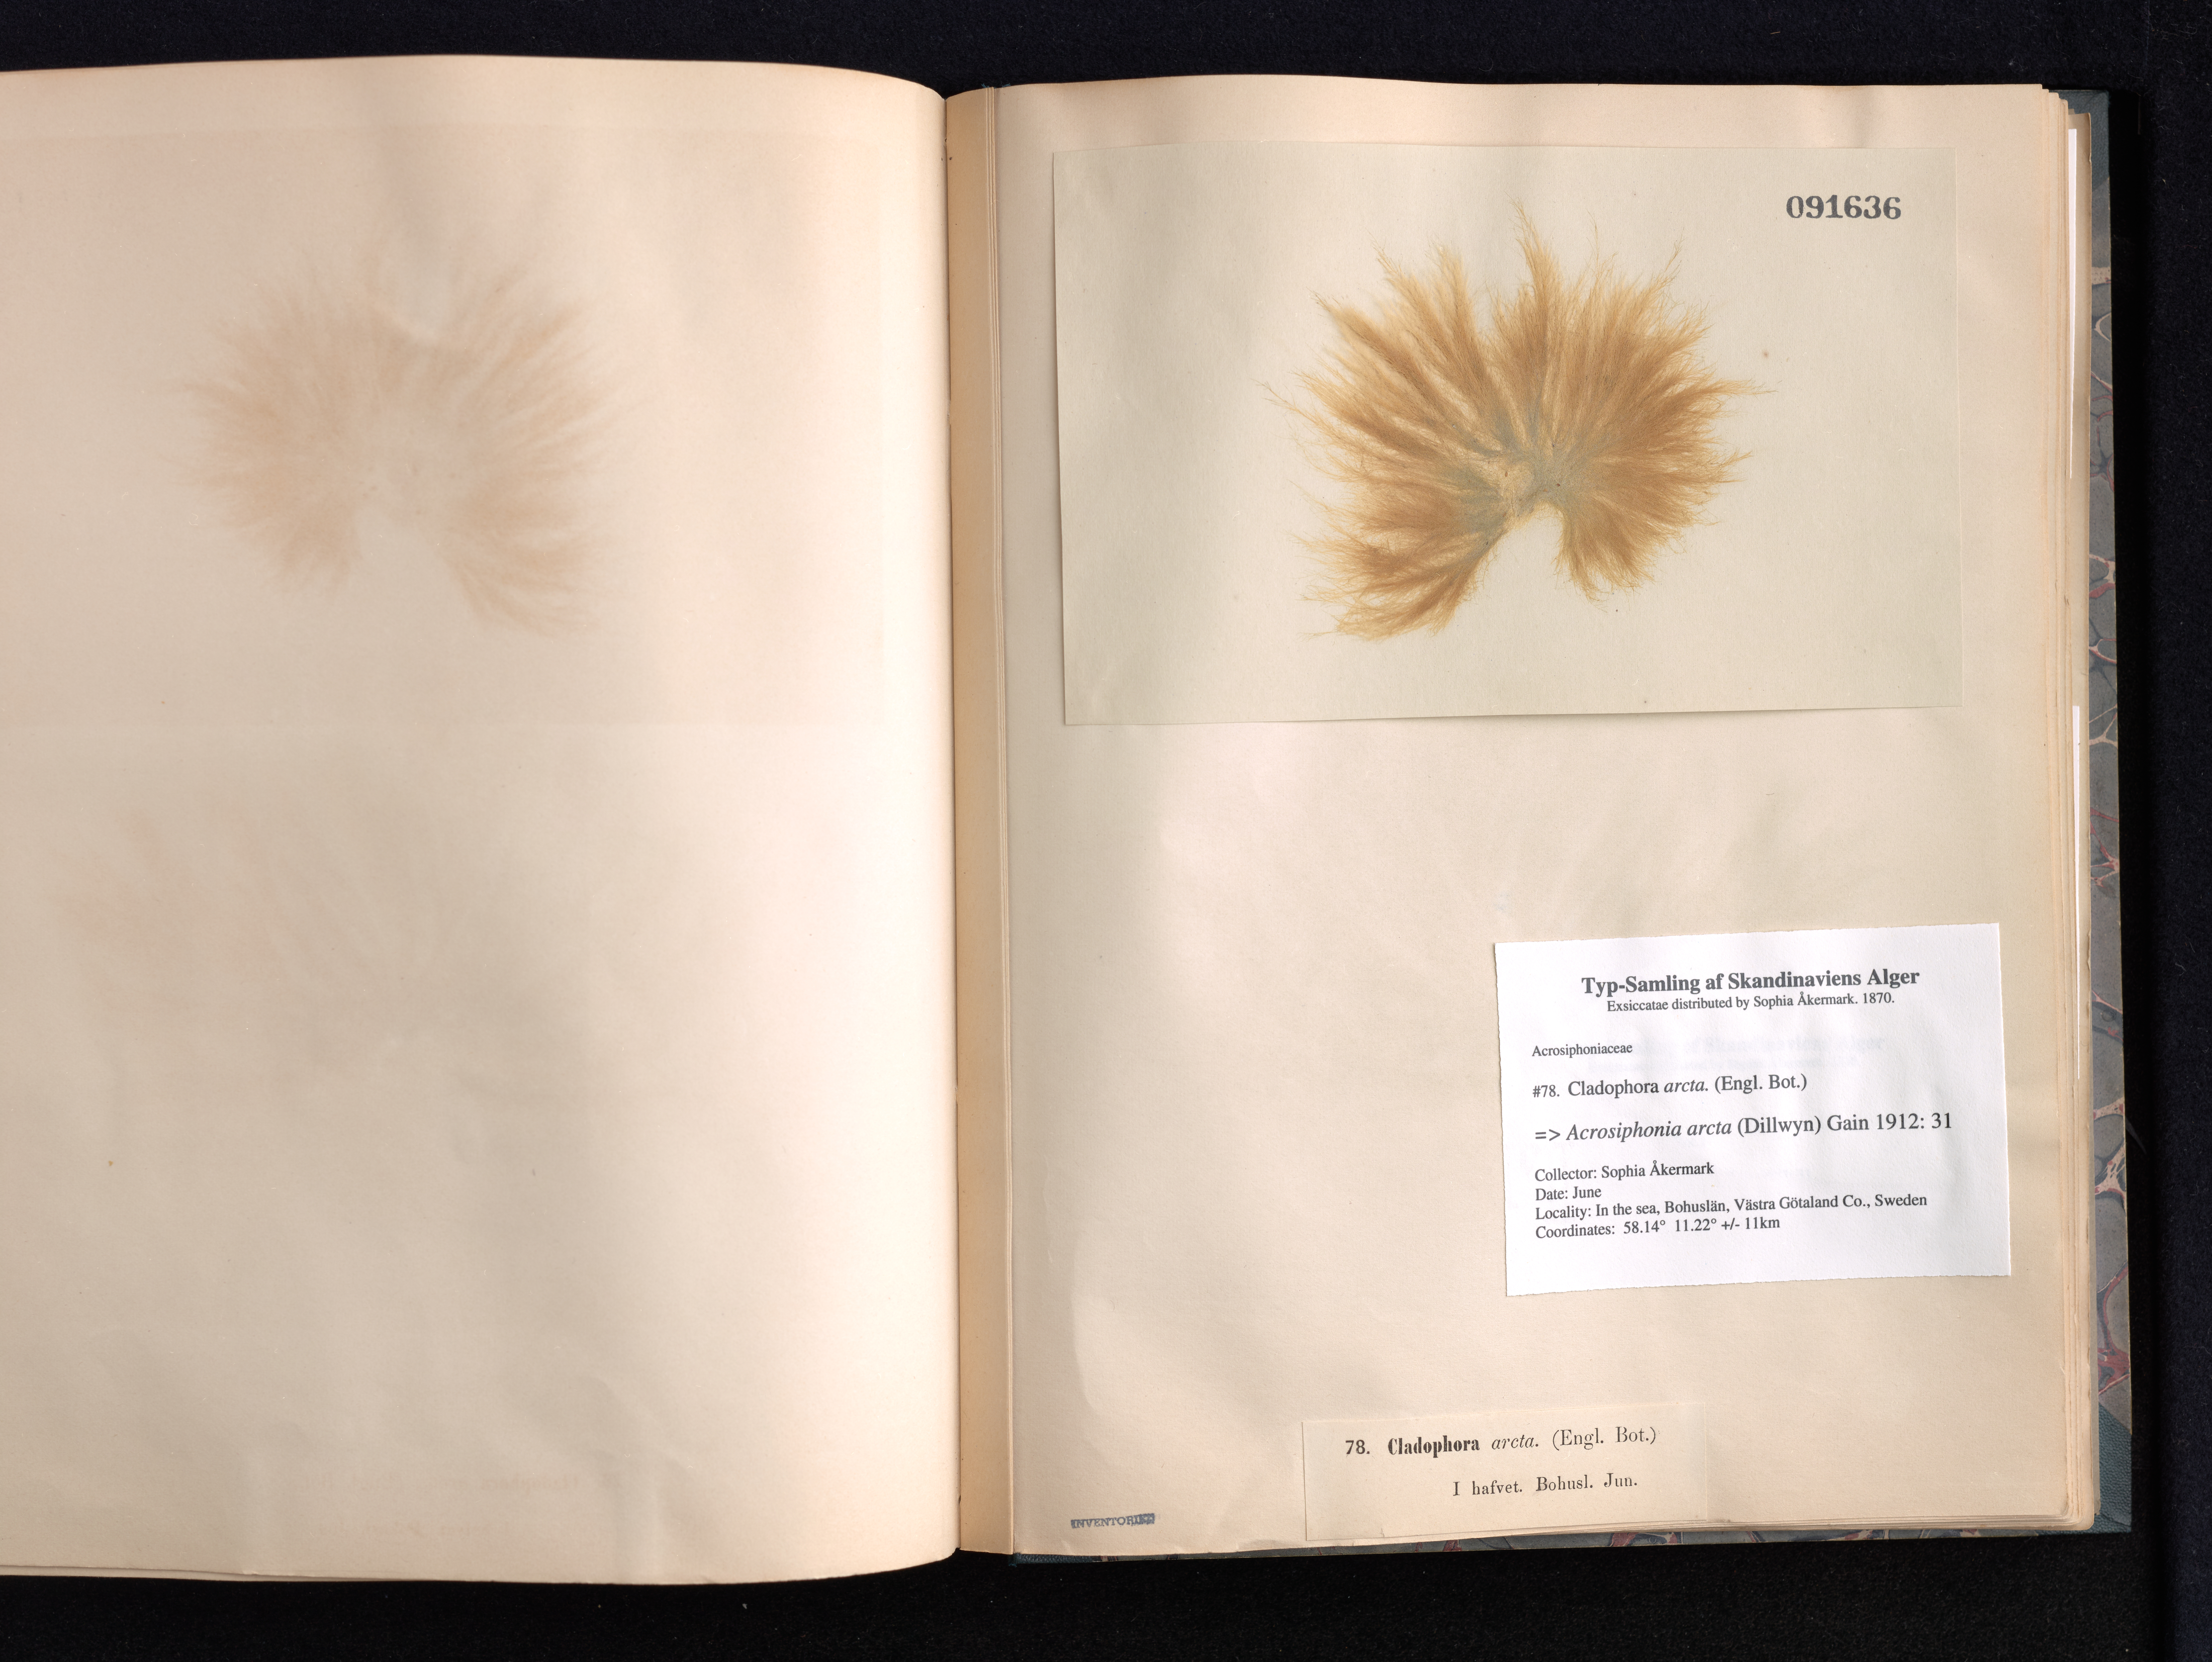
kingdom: Plantae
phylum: Chlorophyta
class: Ulvophyceae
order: Ulotrichales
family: Ulotrichaceae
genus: Acrosiphonia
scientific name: Acrosiphonia arcta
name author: (Dillwyn) Gain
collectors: S. Akermark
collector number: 78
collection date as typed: Jun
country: Sweden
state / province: Västra Götaland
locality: Bohuslan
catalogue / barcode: US 91636